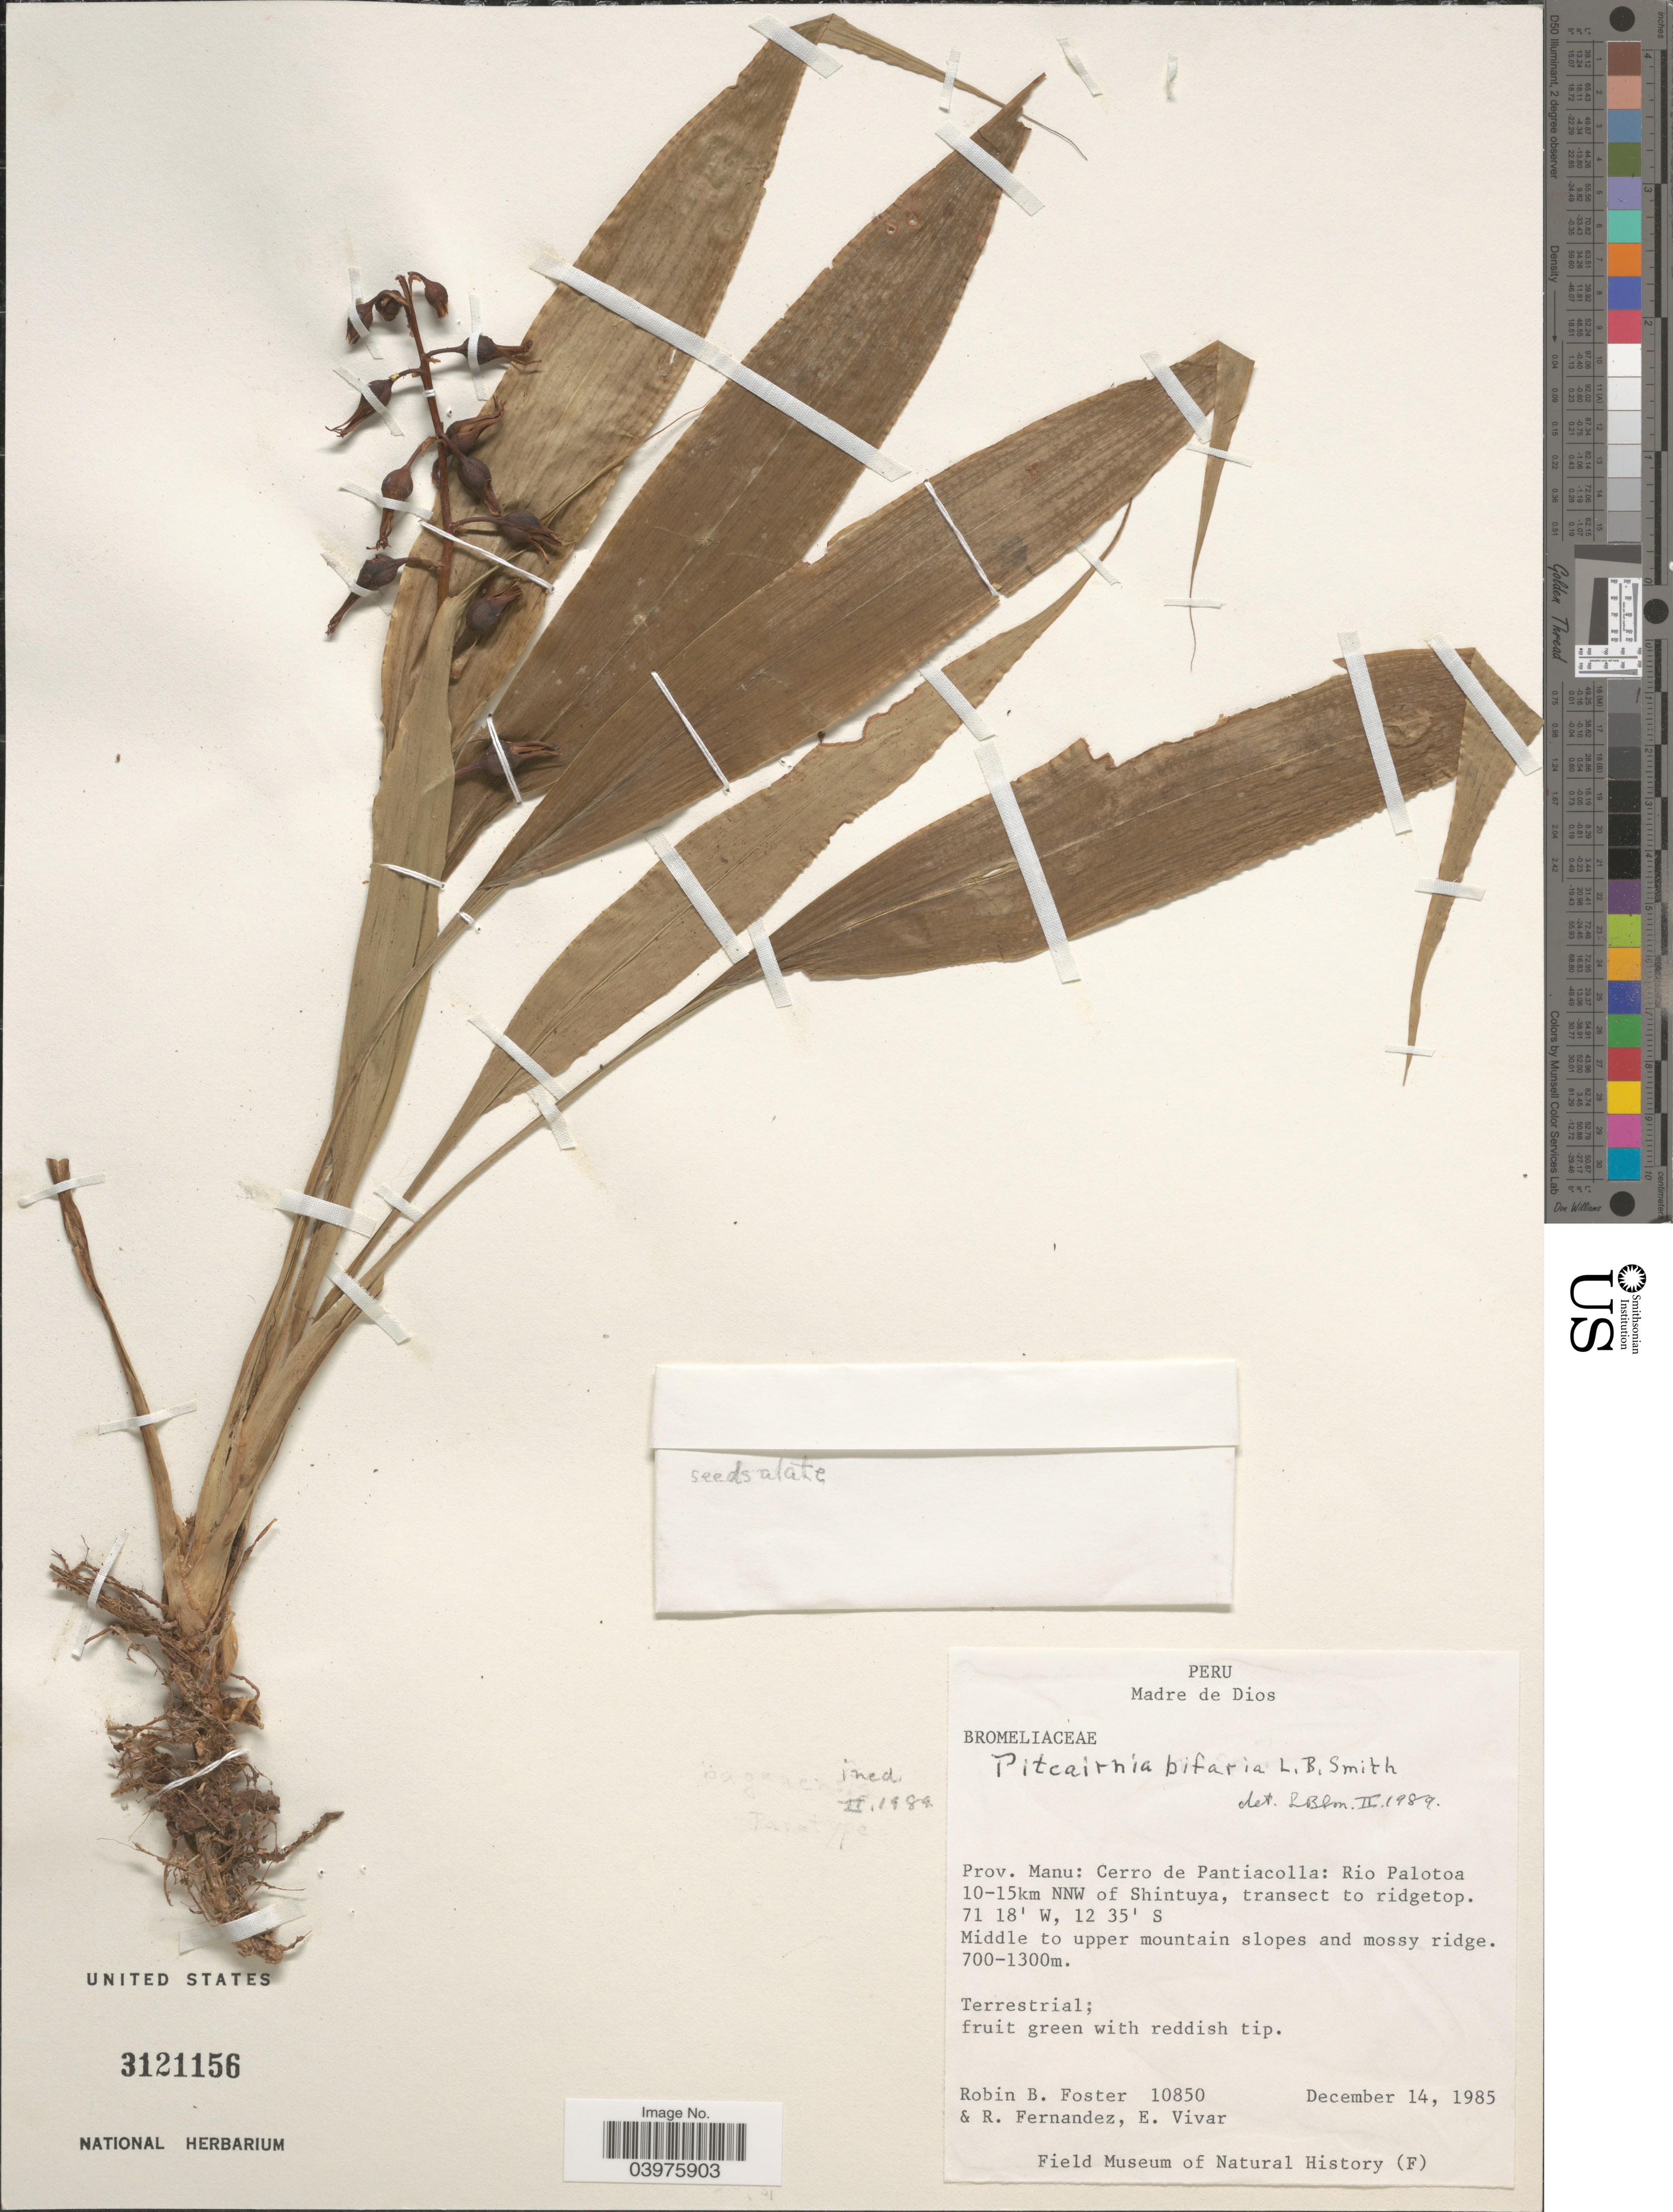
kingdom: Plantae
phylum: Tracheophyta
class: Liliopsida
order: Poales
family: Bromeliaceae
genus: Pitcairnia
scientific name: Pitcairnia bifaria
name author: L.B. Sm.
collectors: R. B. Foster, R. Fernandez & E. Vivar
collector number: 10850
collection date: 1985-12-14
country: Peru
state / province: Madre de Dios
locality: Prov. Manu: Cerro de Pantiacolla: Rio Palotoa 10-15km NNW of Shintuya, transect to ridgetop. Middle to upper mountain slopes and mossy ridge.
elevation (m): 700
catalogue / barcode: US 3121156